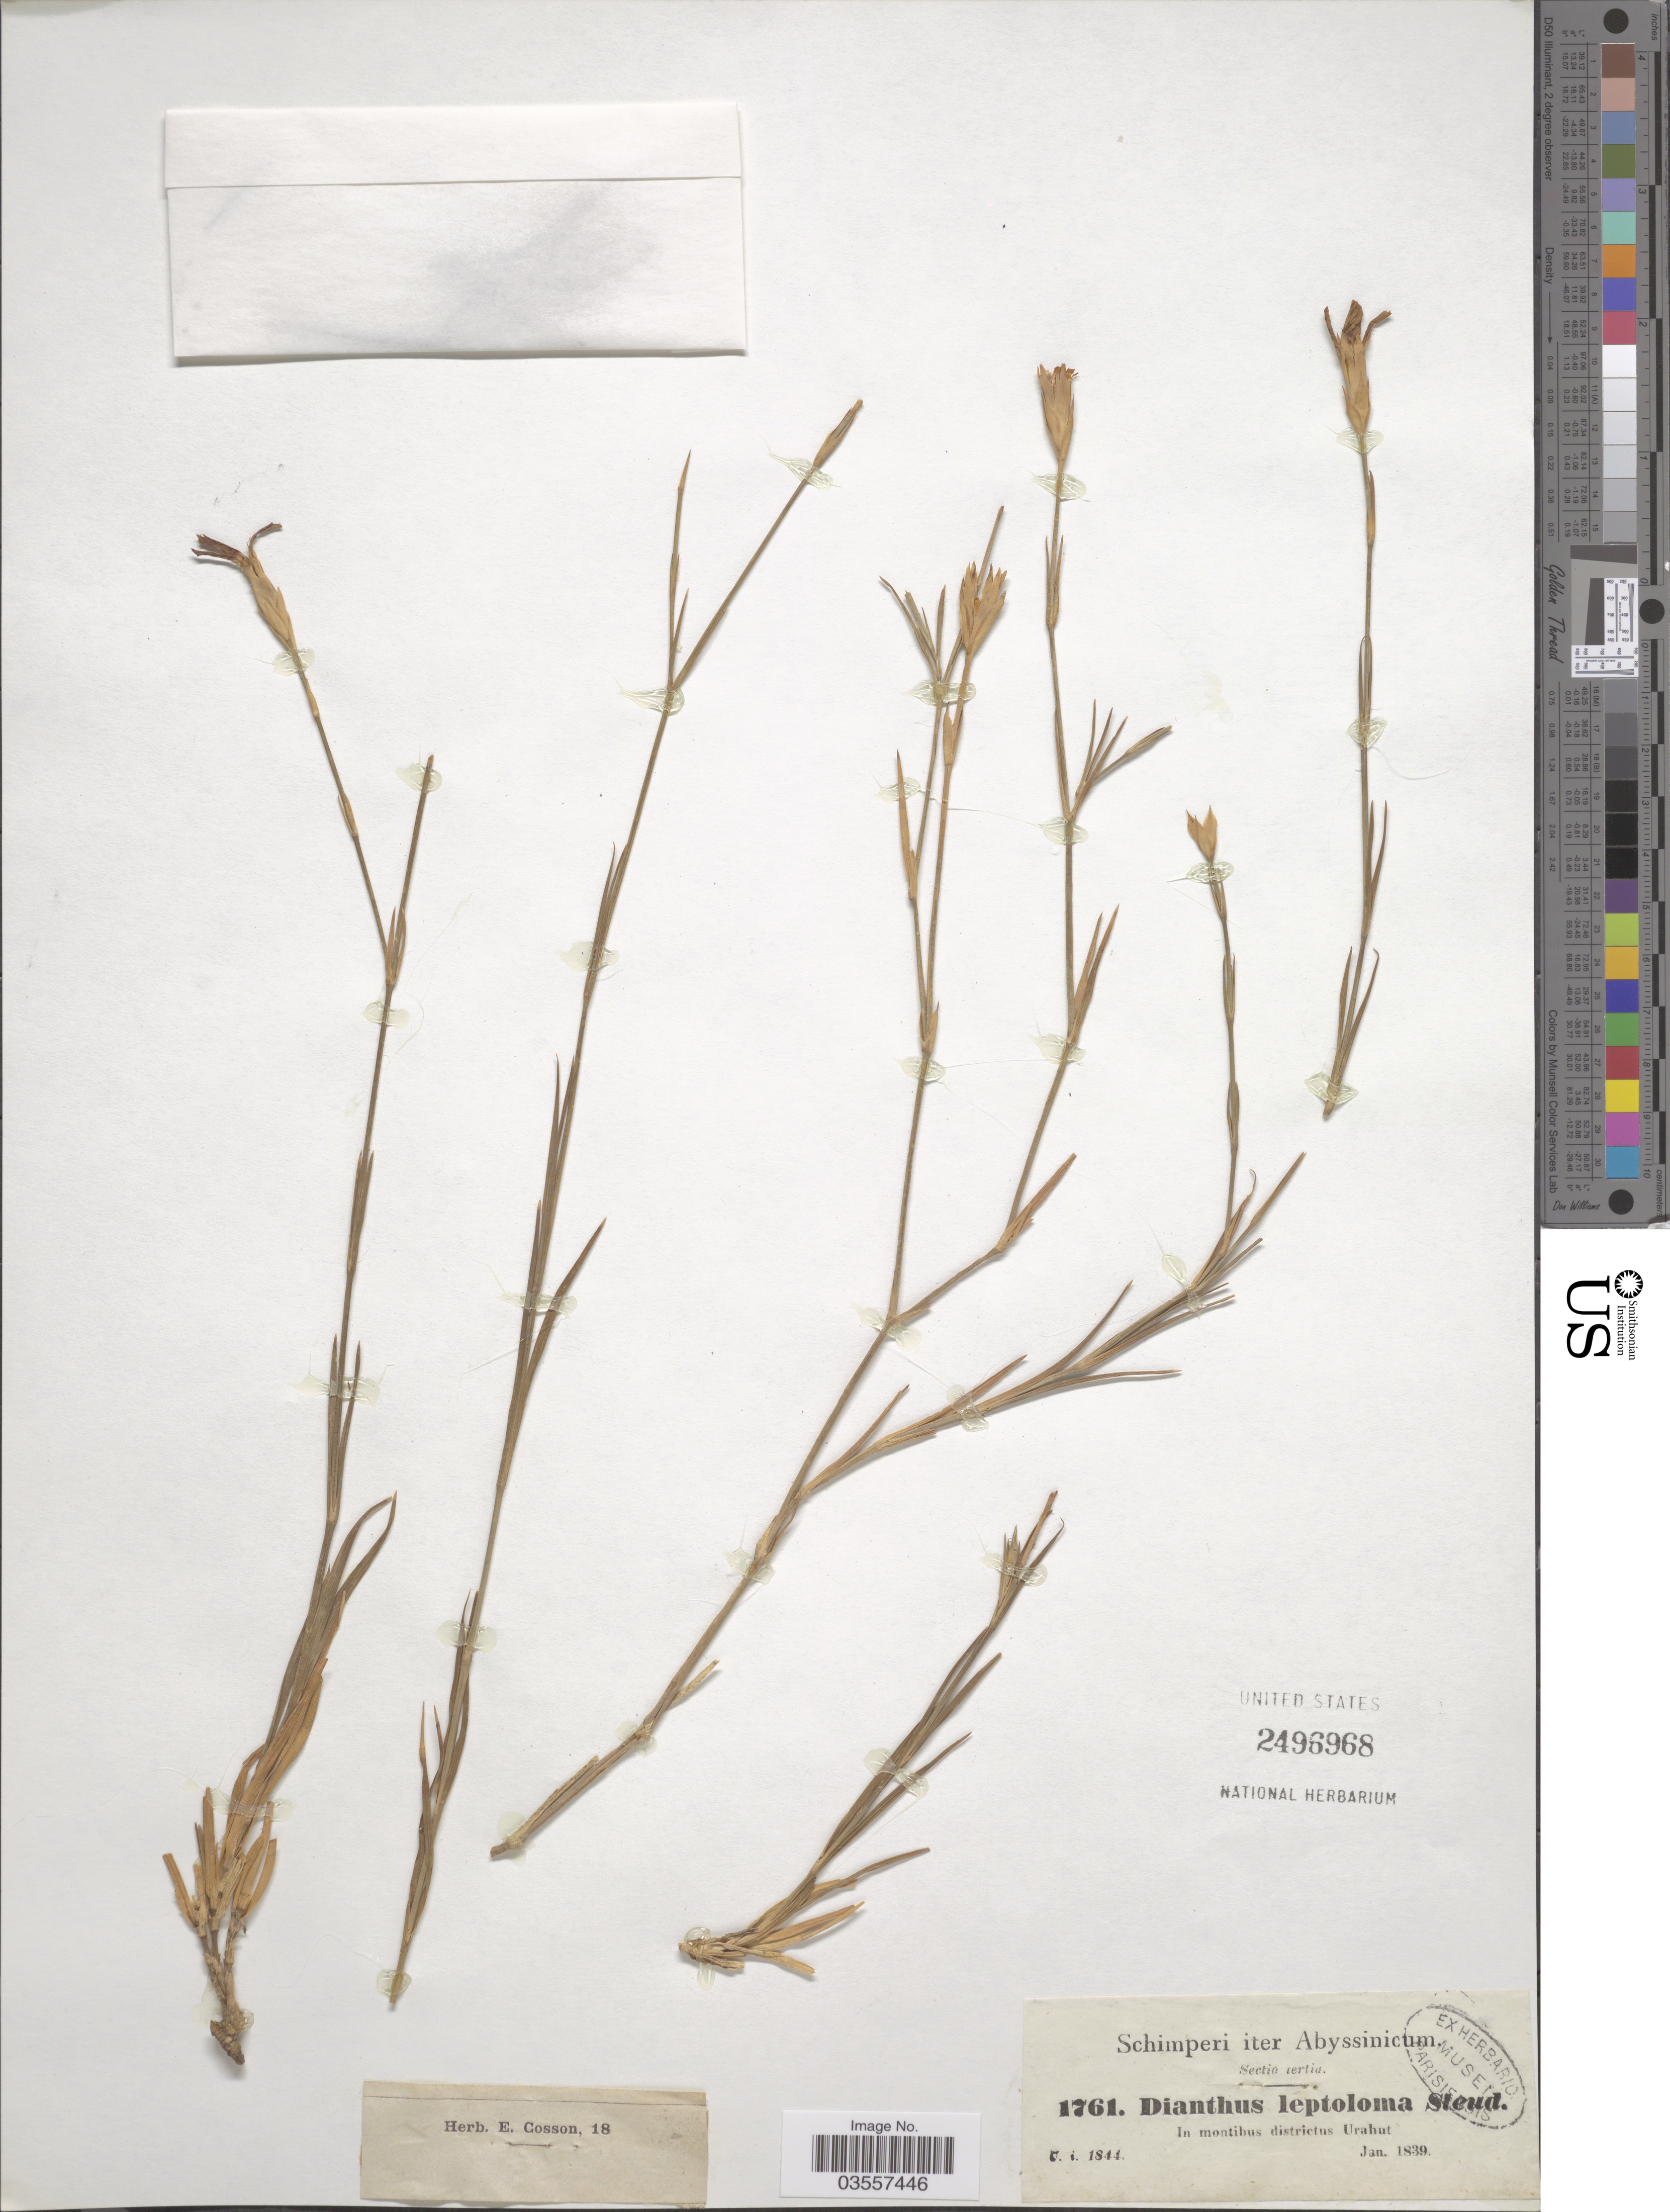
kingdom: Plantae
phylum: Tracheophyta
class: Magnoliopsida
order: Caryophyllales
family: Caryophyllaceae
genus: Dianthus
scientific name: Dianthus leptoloma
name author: Steud. ex A. Rich.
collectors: -. Schimper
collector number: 1761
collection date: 1839-01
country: Ethiopia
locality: Iter Abyssinicum. In montibus districtus Urahut.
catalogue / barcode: US 2496968